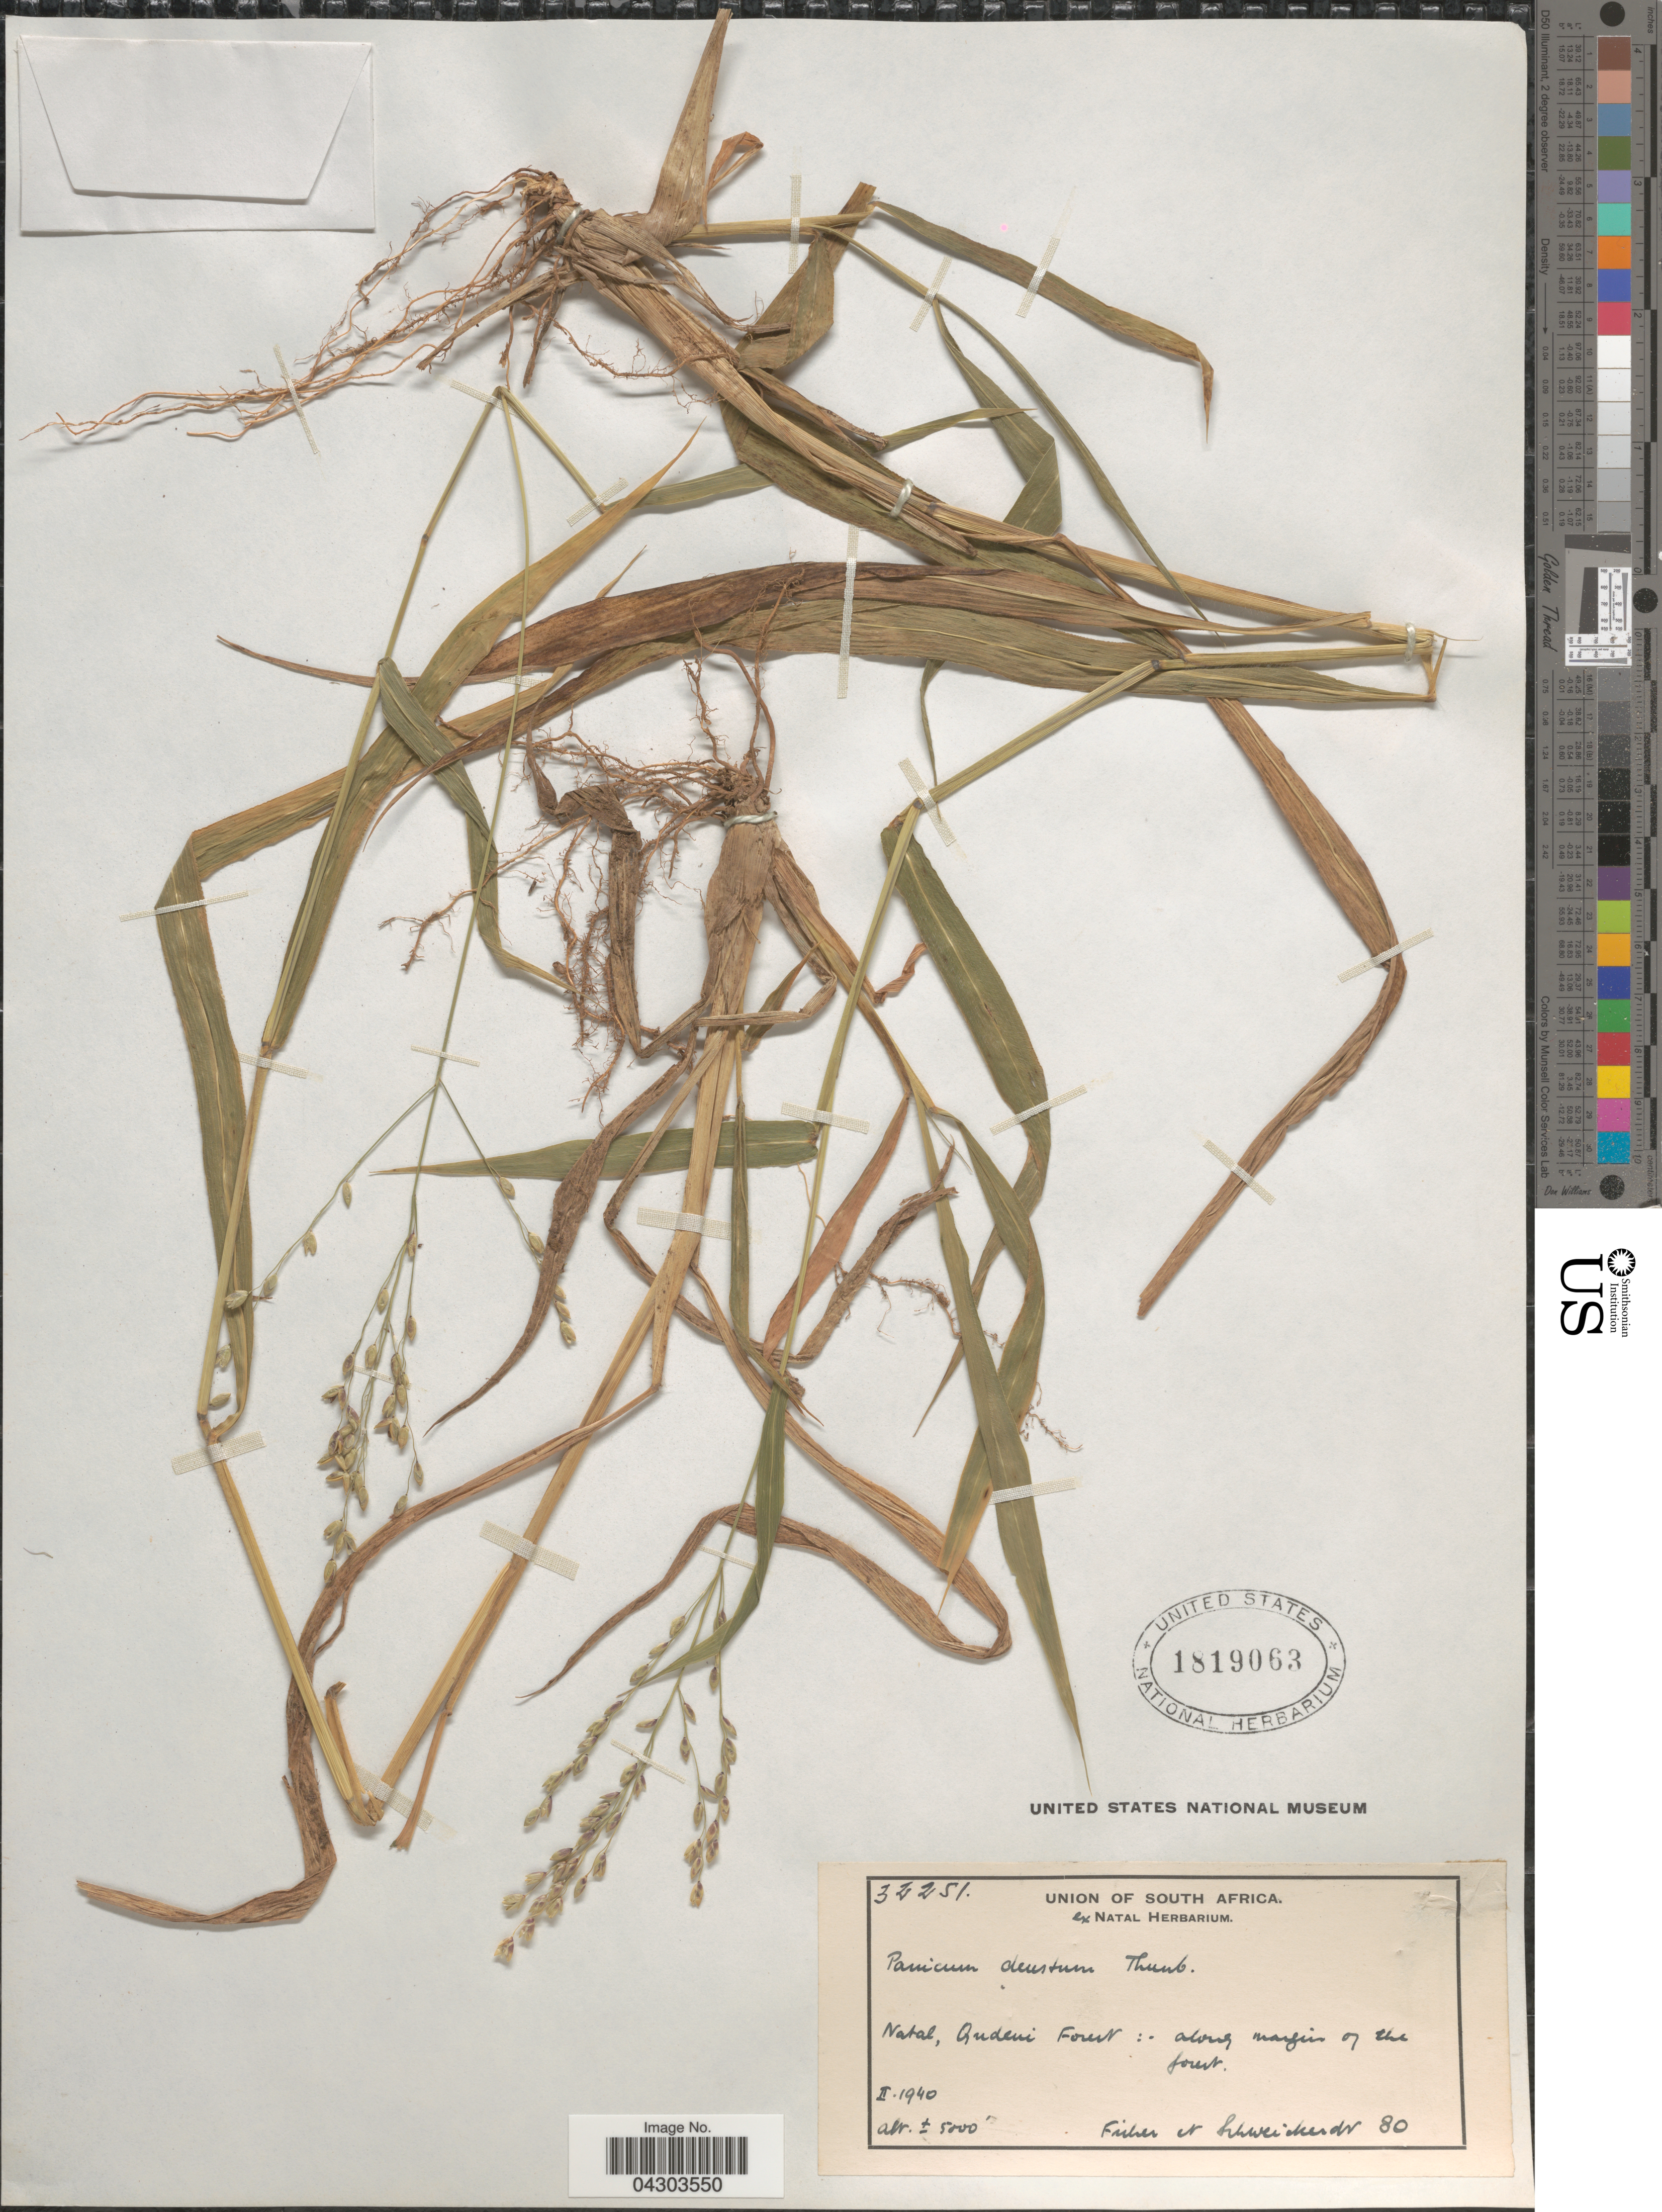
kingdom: Plantae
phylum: Tracheophyta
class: Liliopsida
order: Poales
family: Poaceae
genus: Panicum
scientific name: Panicum deustum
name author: Thunb.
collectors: -- Fisher & -. Schweickerdt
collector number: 80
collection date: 1940-02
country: South Africa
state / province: KwaZulu-Natal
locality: Union of South Africa. Natal, Qudeni Forest: along margin of the forest.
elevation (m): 1524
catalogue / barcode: US 1819063